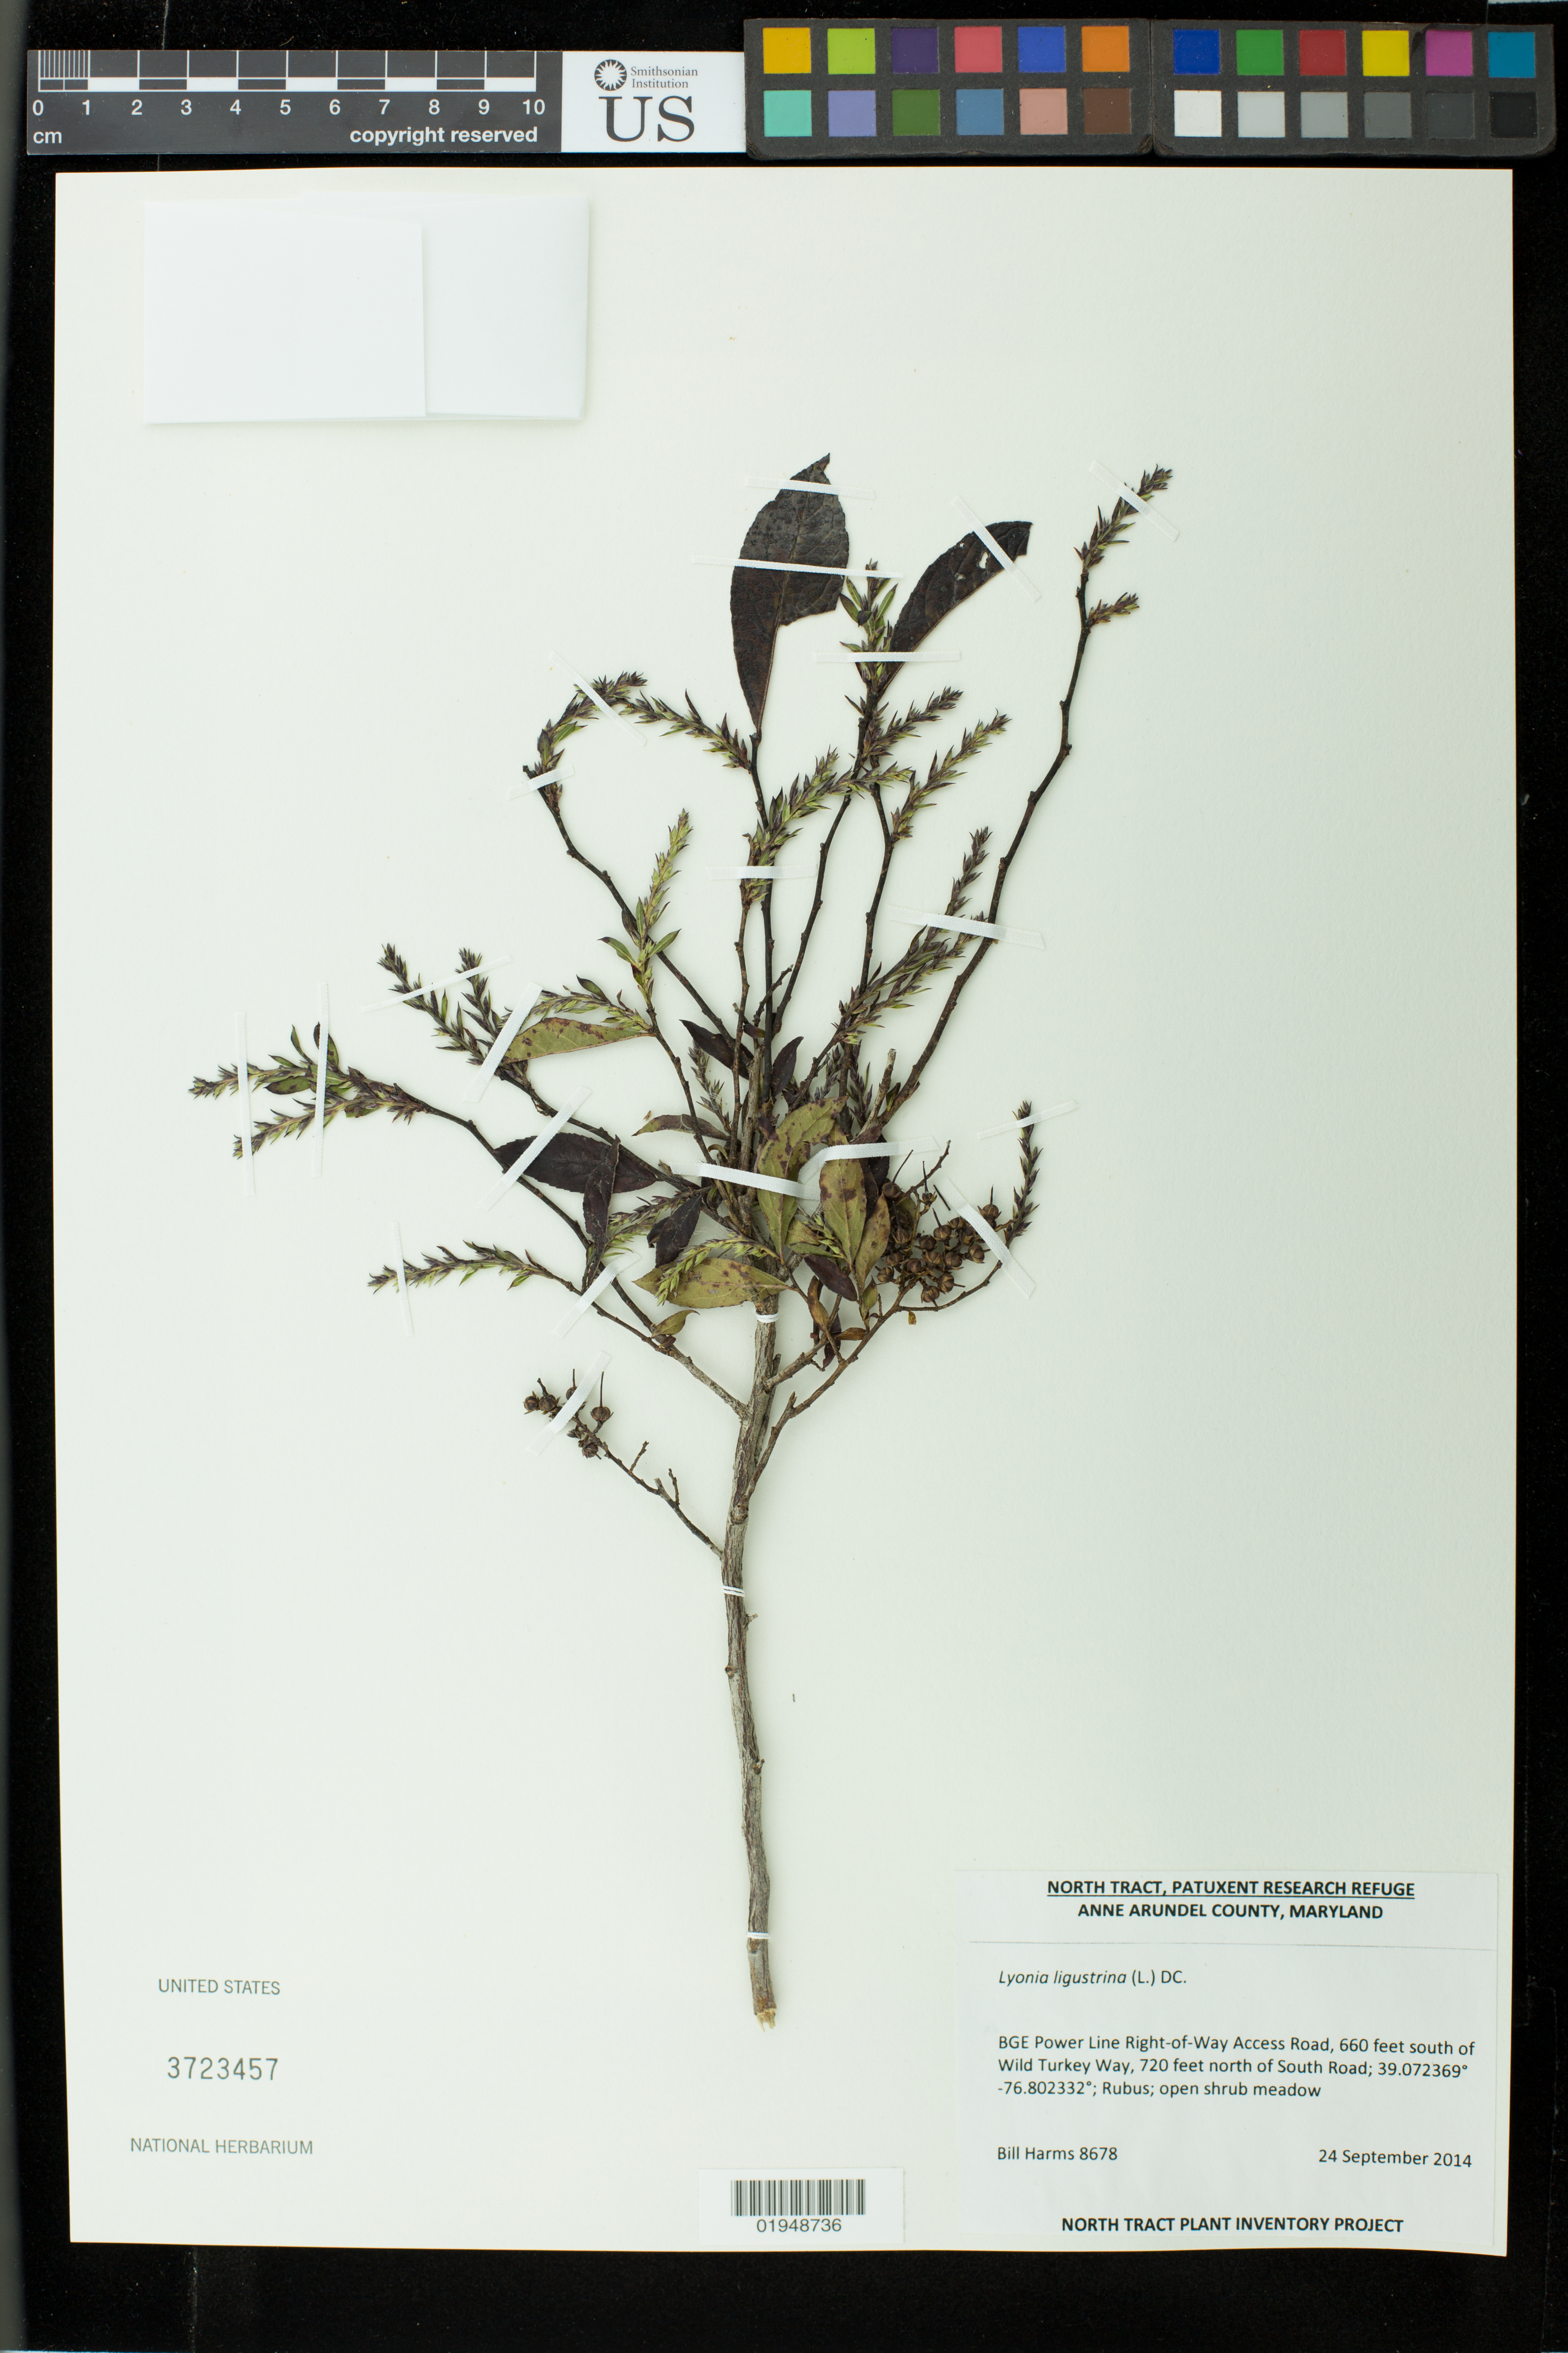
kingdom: Plantae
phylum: Tracheophyta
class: Magnoliopsida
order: Ericales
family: Ericaceae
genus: Eubotrys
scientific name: Eubotrys racemosa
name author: (L.) Nutt.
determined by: Strong, Mark T., (BOT), Smithsonian Institution - National Museum of Natural History (UNITED STATES)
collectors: B. Harms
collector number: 8678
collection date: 2014-09-24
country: United States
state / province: Maryland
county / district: Anne Arundel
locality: North Tract, Patuxent Research Refuge, BGE Power Line Right-of-Way Access Road, 660 feet south of WIld Turkey Way, 720 feet north of South Road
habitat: Rubus; open shrub meadow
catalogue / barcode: US 3723457